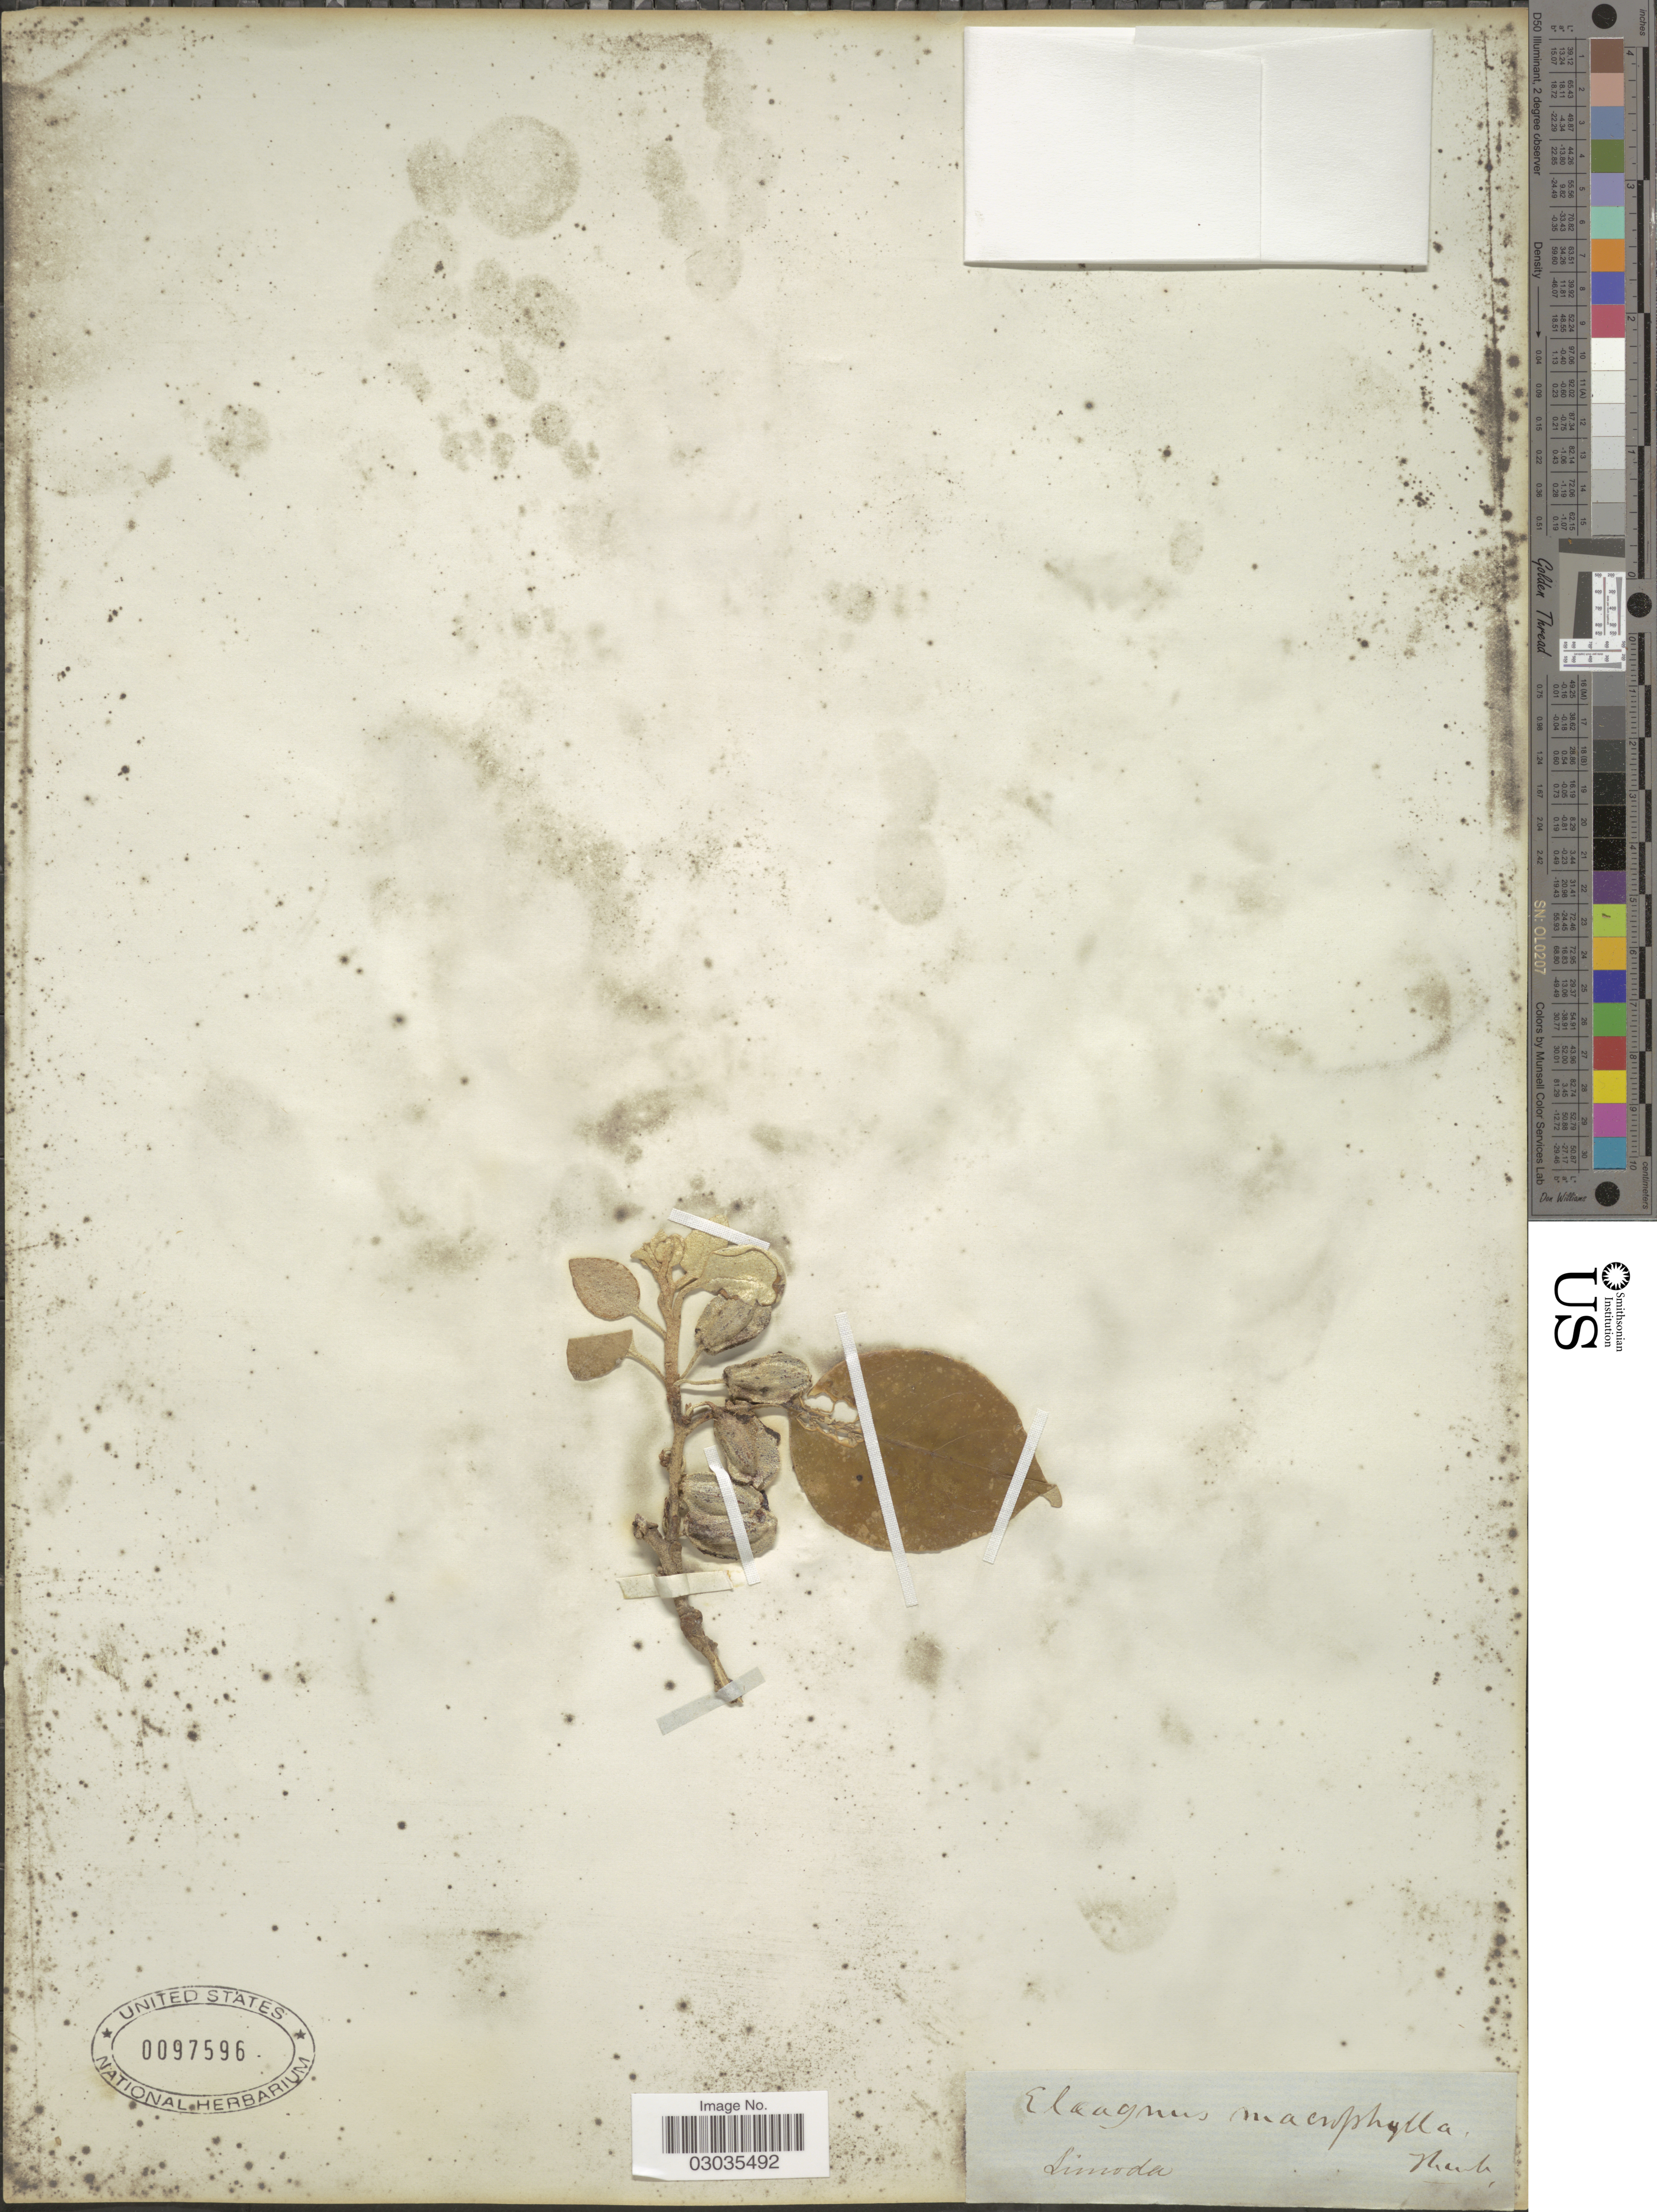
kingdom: Plantae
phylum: Tracheophyta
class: Magnoliopsida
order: Rosales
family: Elaeagnaceae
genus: Elaeagnus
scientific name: Elaeagnus macrophylla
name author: Thunb.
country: Japan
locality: Simoda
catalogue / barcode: US 97596